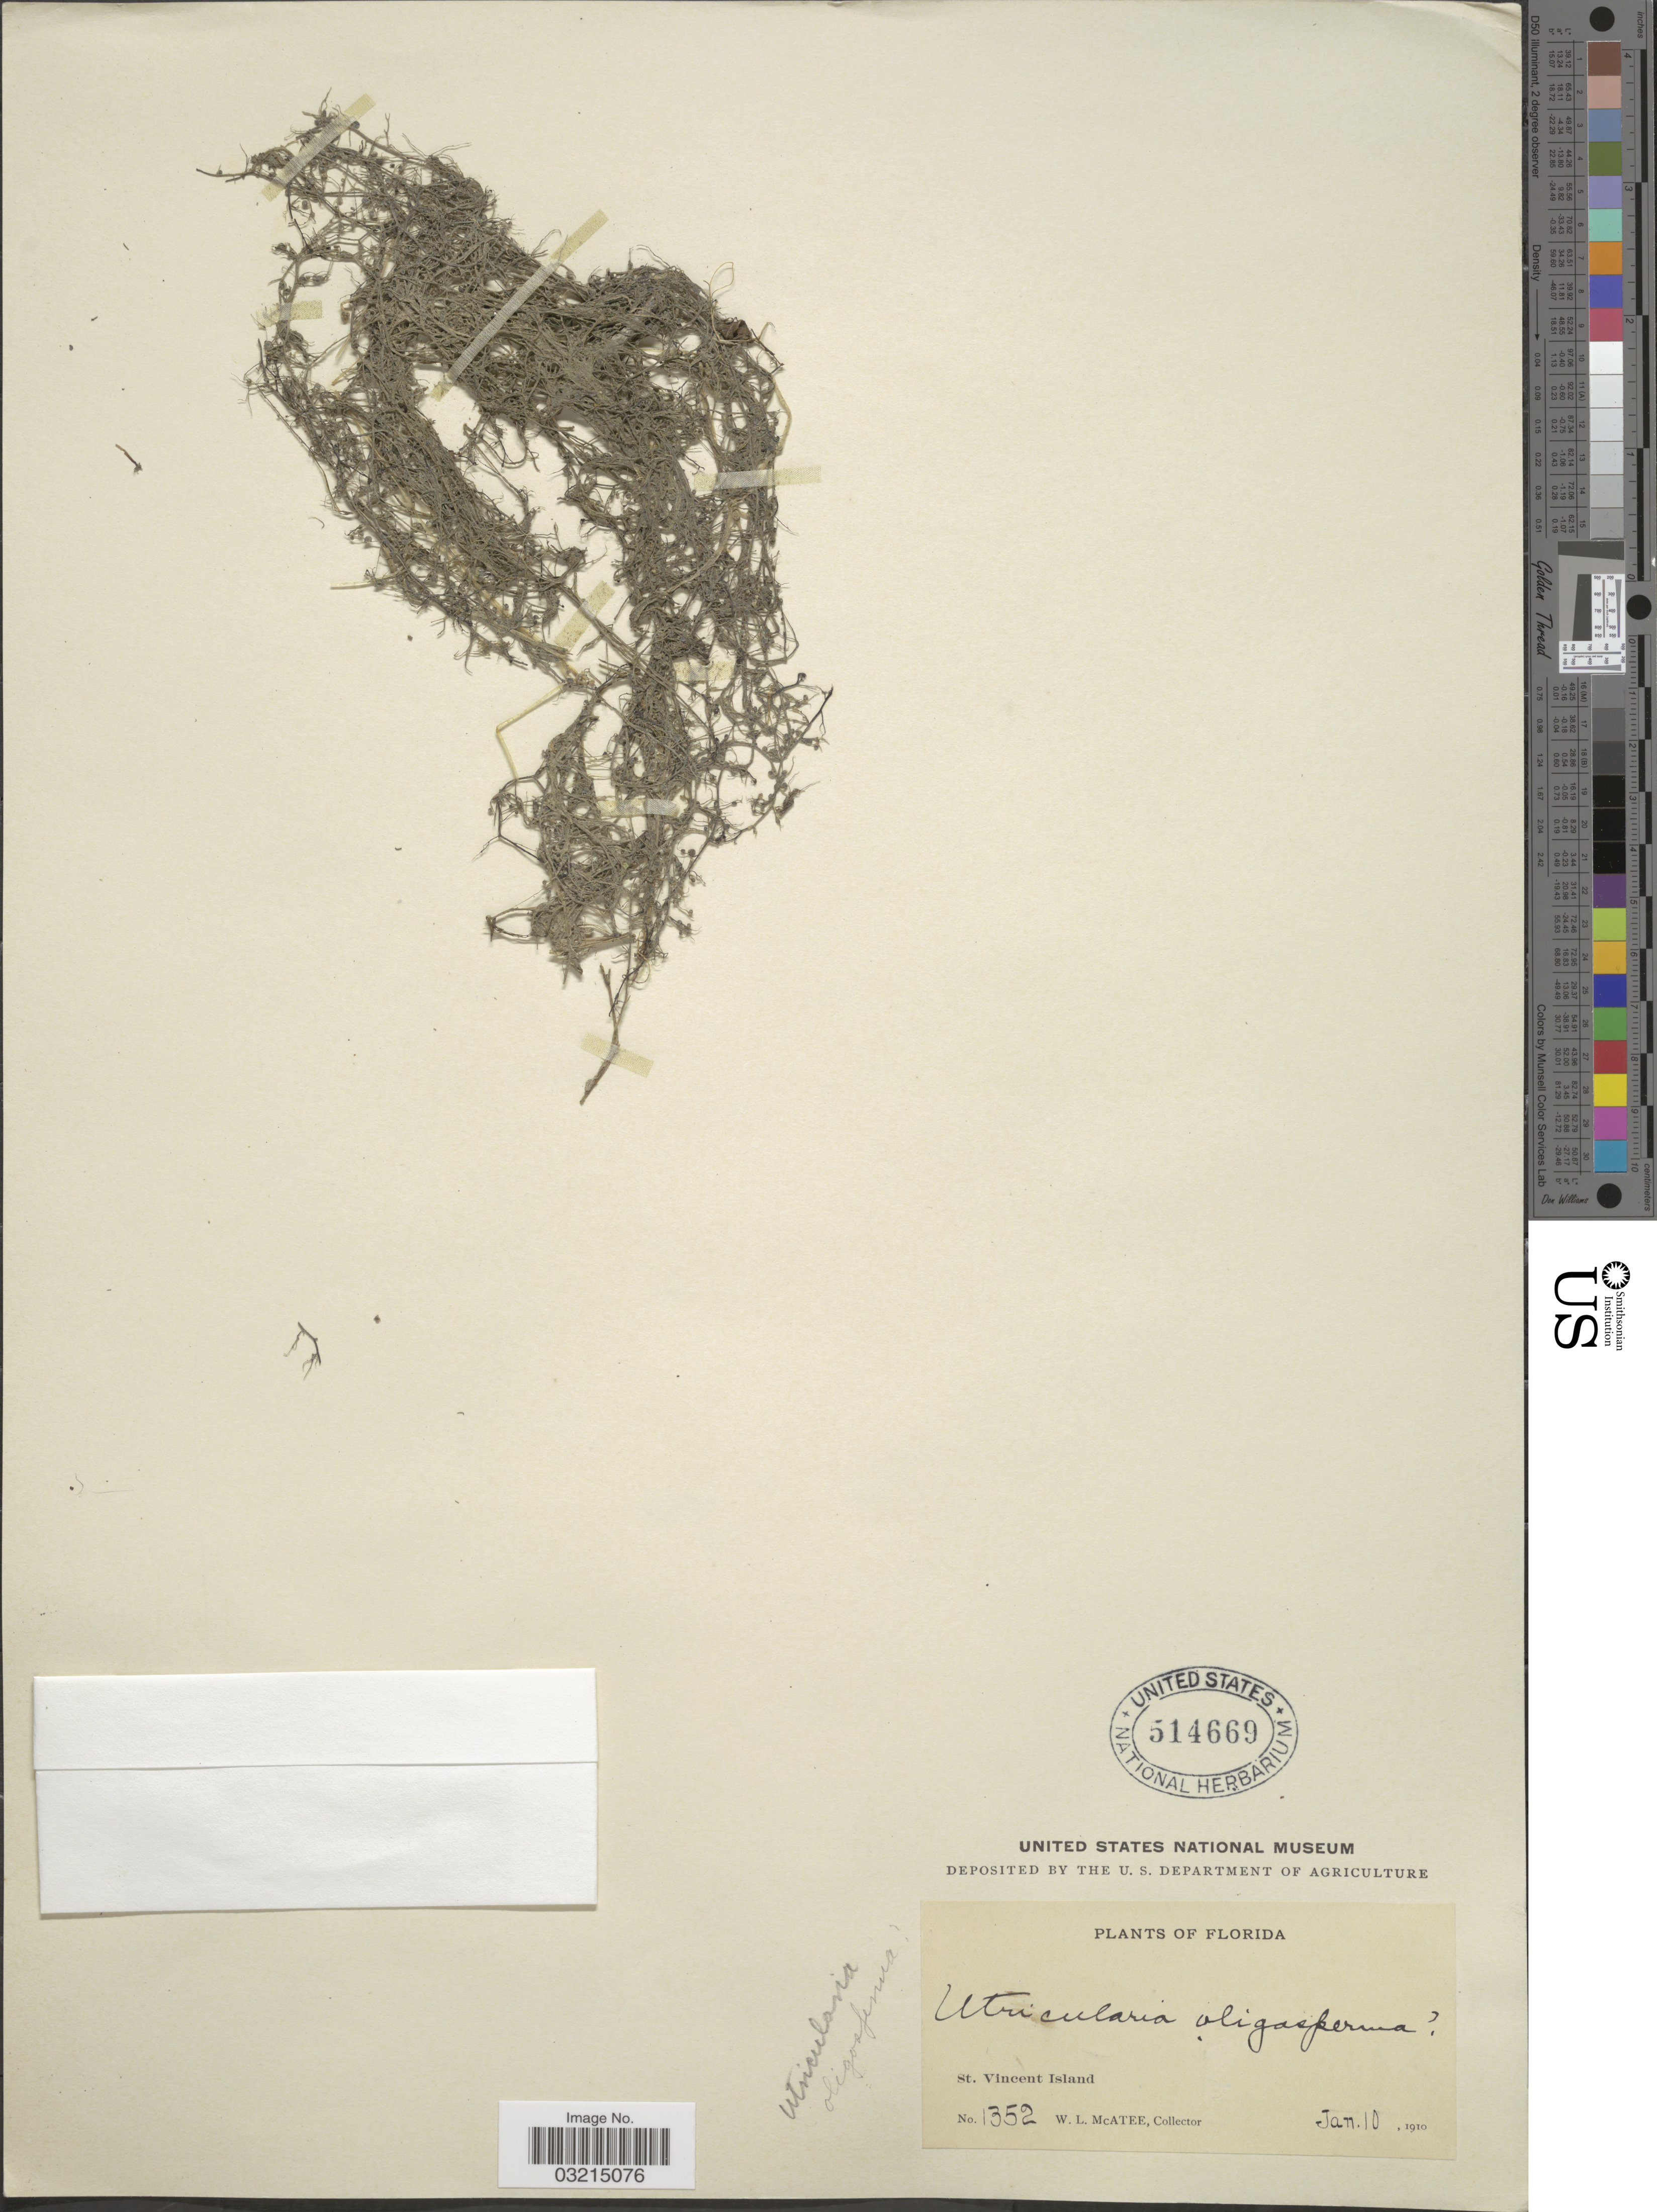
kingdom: Plantae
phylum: Tracheophyta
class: Magnoliopsida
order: Lamiales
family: Lentibulariaceae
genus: Utricularia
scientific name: Utricularia foliosa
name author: L.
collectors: W. McAtee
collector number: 1352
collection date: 1910-01-10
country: United States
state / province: Florida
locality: St. Vincent Island.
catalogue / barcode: US 514669